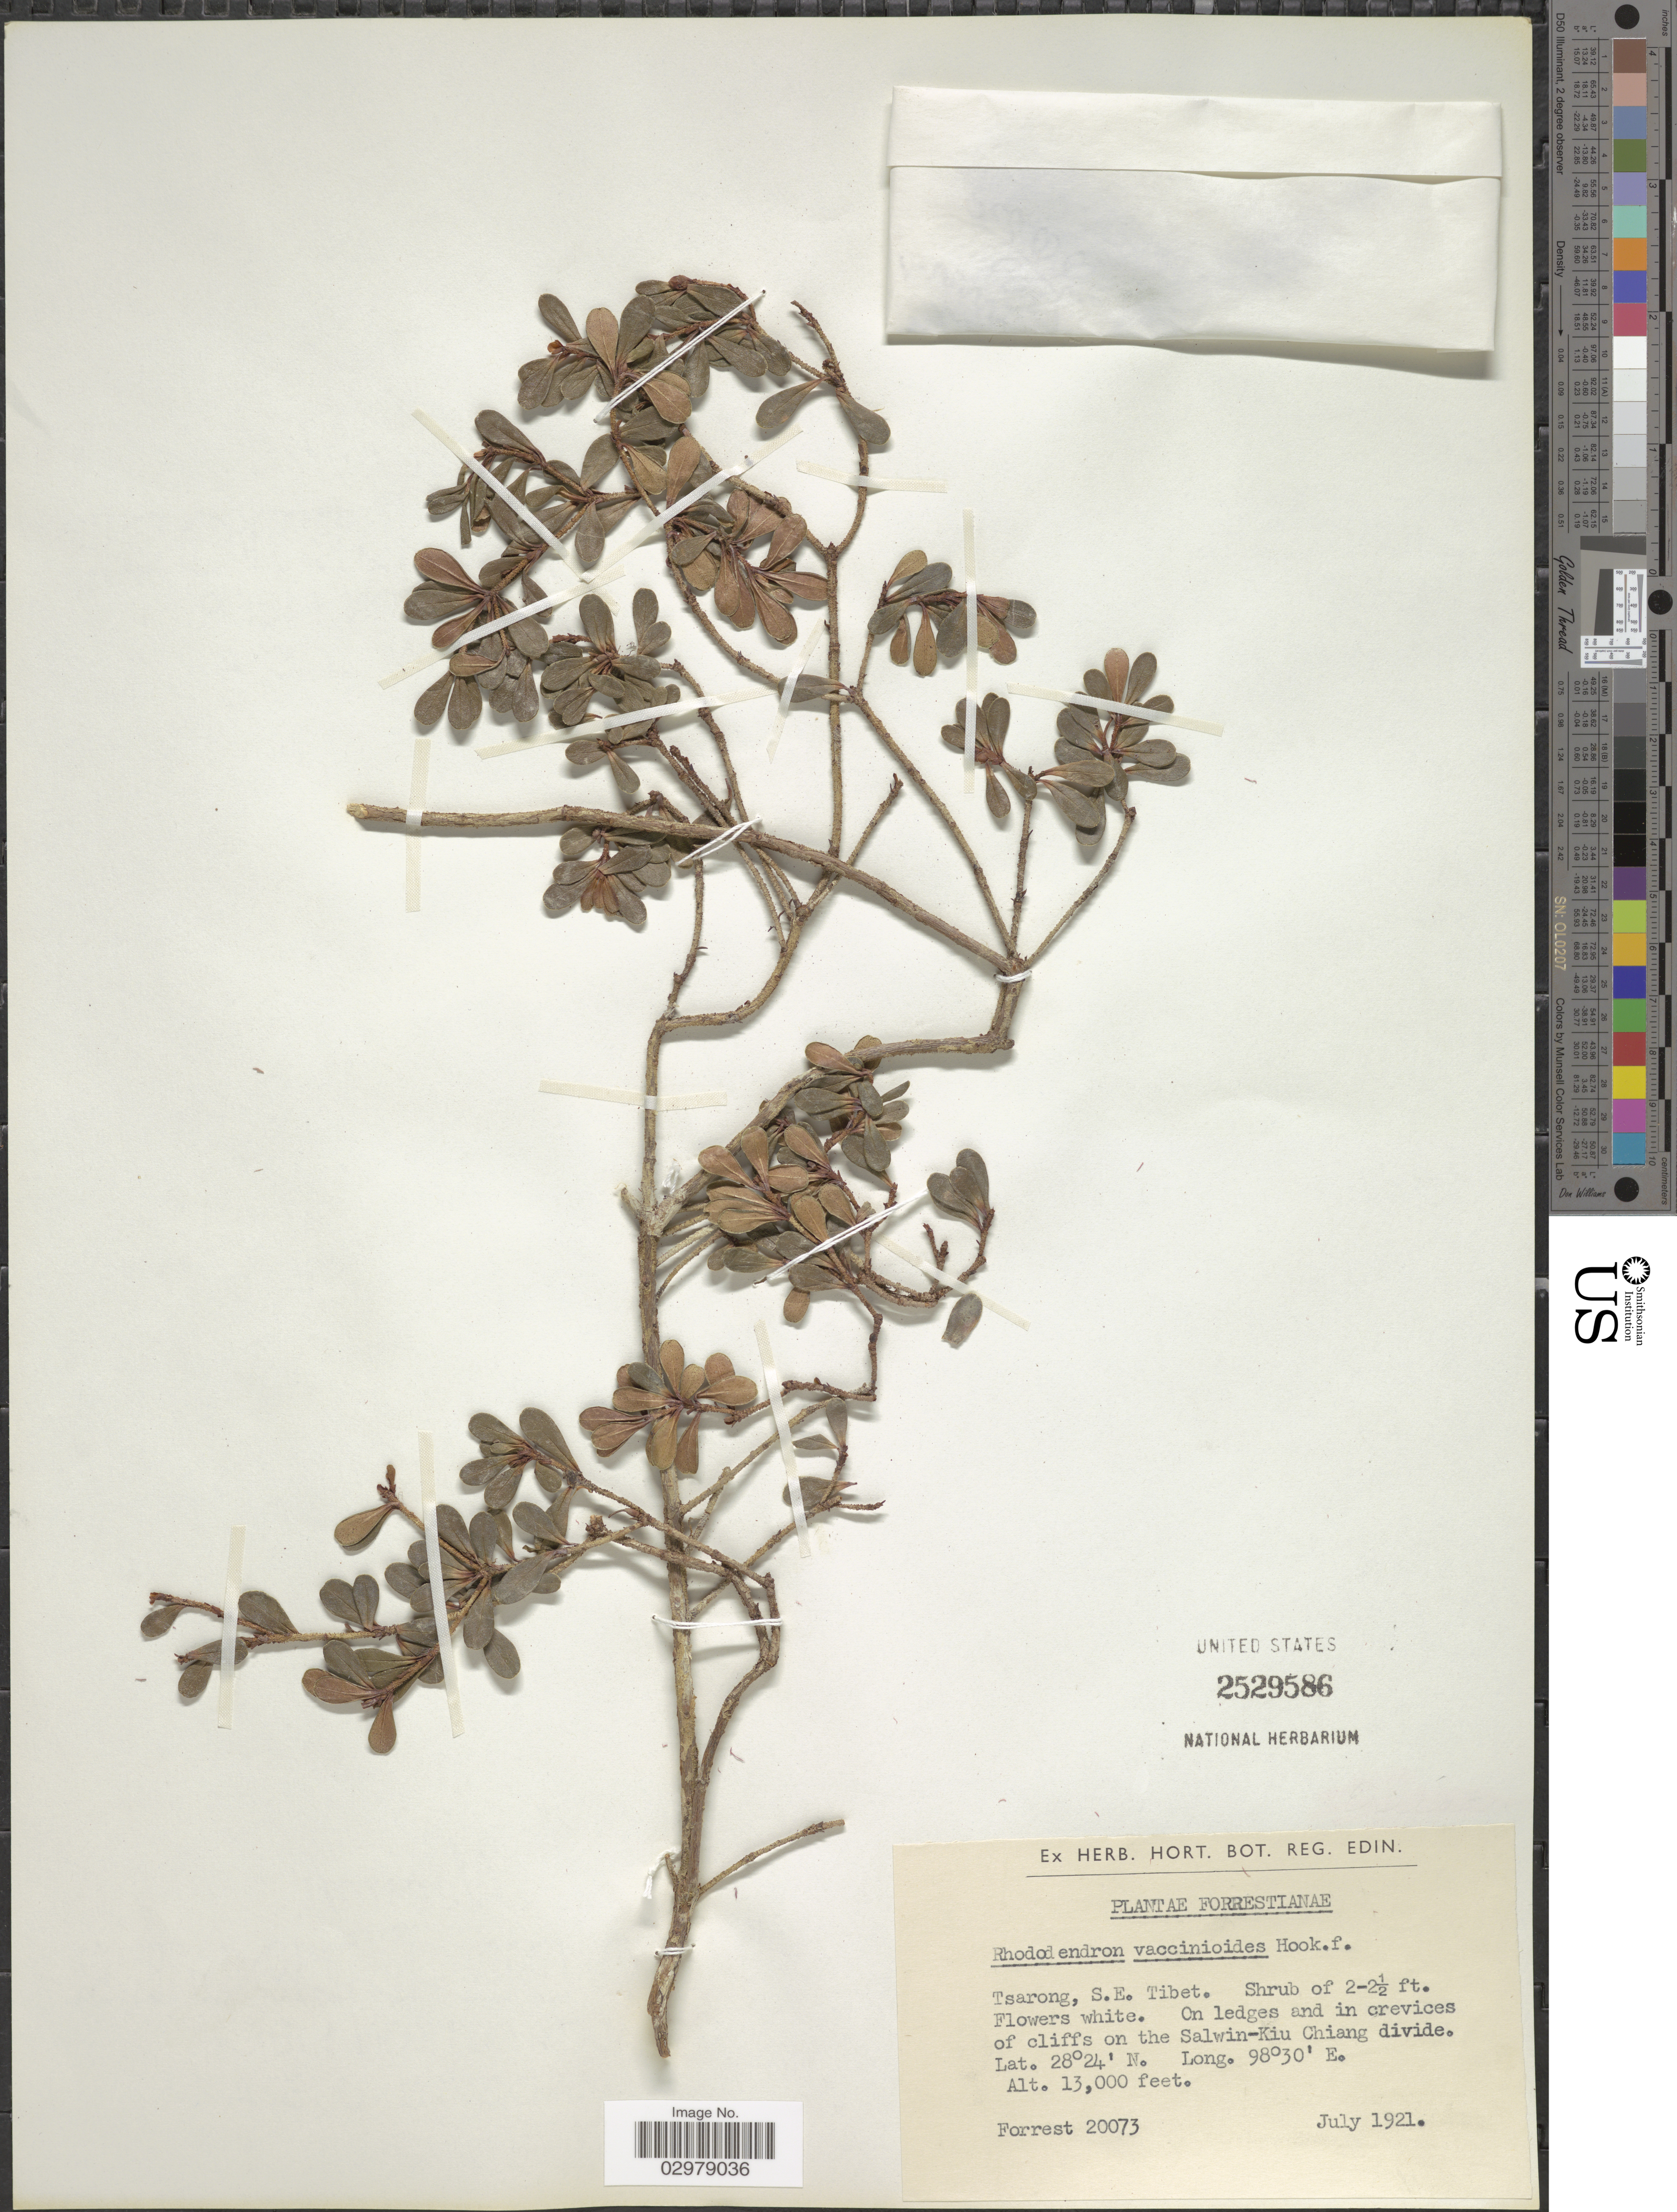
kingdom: Plantae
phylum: Tracheophyta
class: Magnoliopsida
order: Ericales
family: Ericaceae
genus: Rhododendron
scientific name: Rhododendron vaccinioides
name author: Hook. f.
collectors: -. Forrest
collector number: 20073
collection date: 1921-07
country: China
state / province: Xizang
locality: Tsarong, S.E. Tibet. On ledges and in crevices of cliffs on the Salwin-Kiu Chiang divide.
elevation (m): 3962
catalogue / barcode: US 2529586